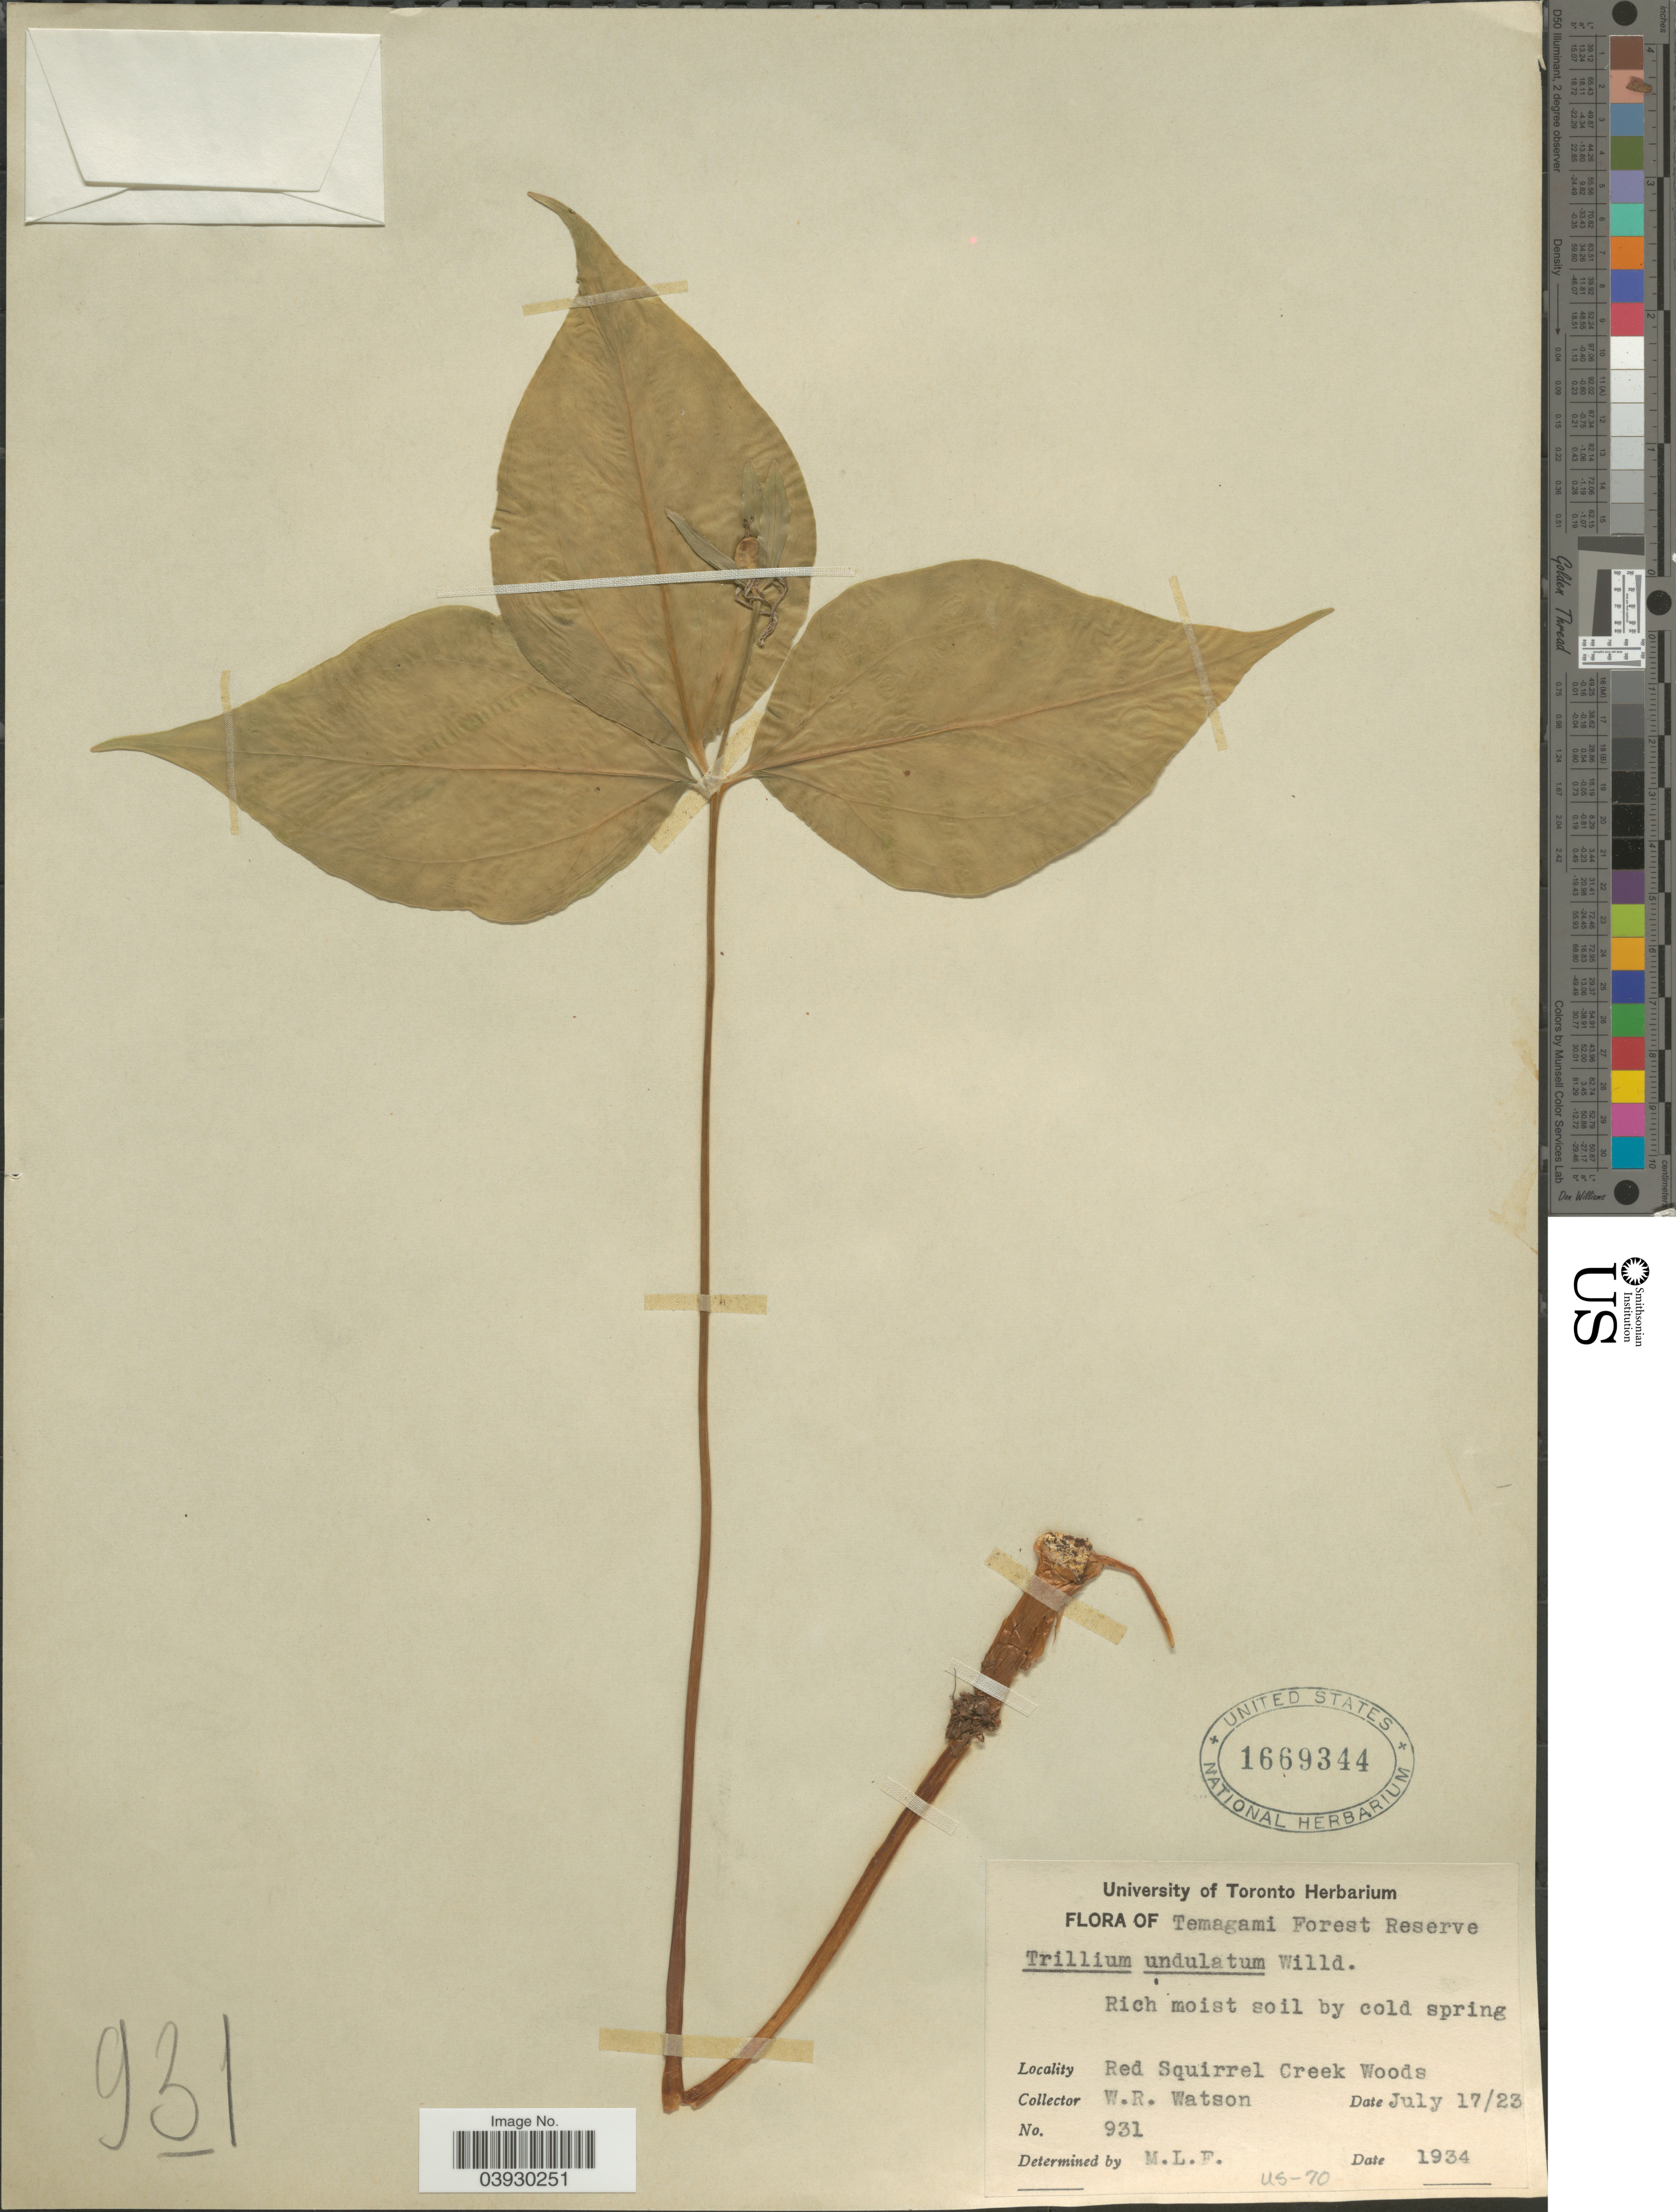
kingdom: Plantae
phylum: Tracheophyta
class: Liliopsida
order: Liliales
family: Melanthiaceae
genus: Trillium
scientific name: Trillium undulatum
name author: Willd.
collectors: W. R. Watson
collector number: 931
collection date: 1934-07-17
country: Canada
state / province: Ontario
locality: Temagami Forest Reserve. Red Squirrel Creek Woods.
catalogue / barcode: US 1669344